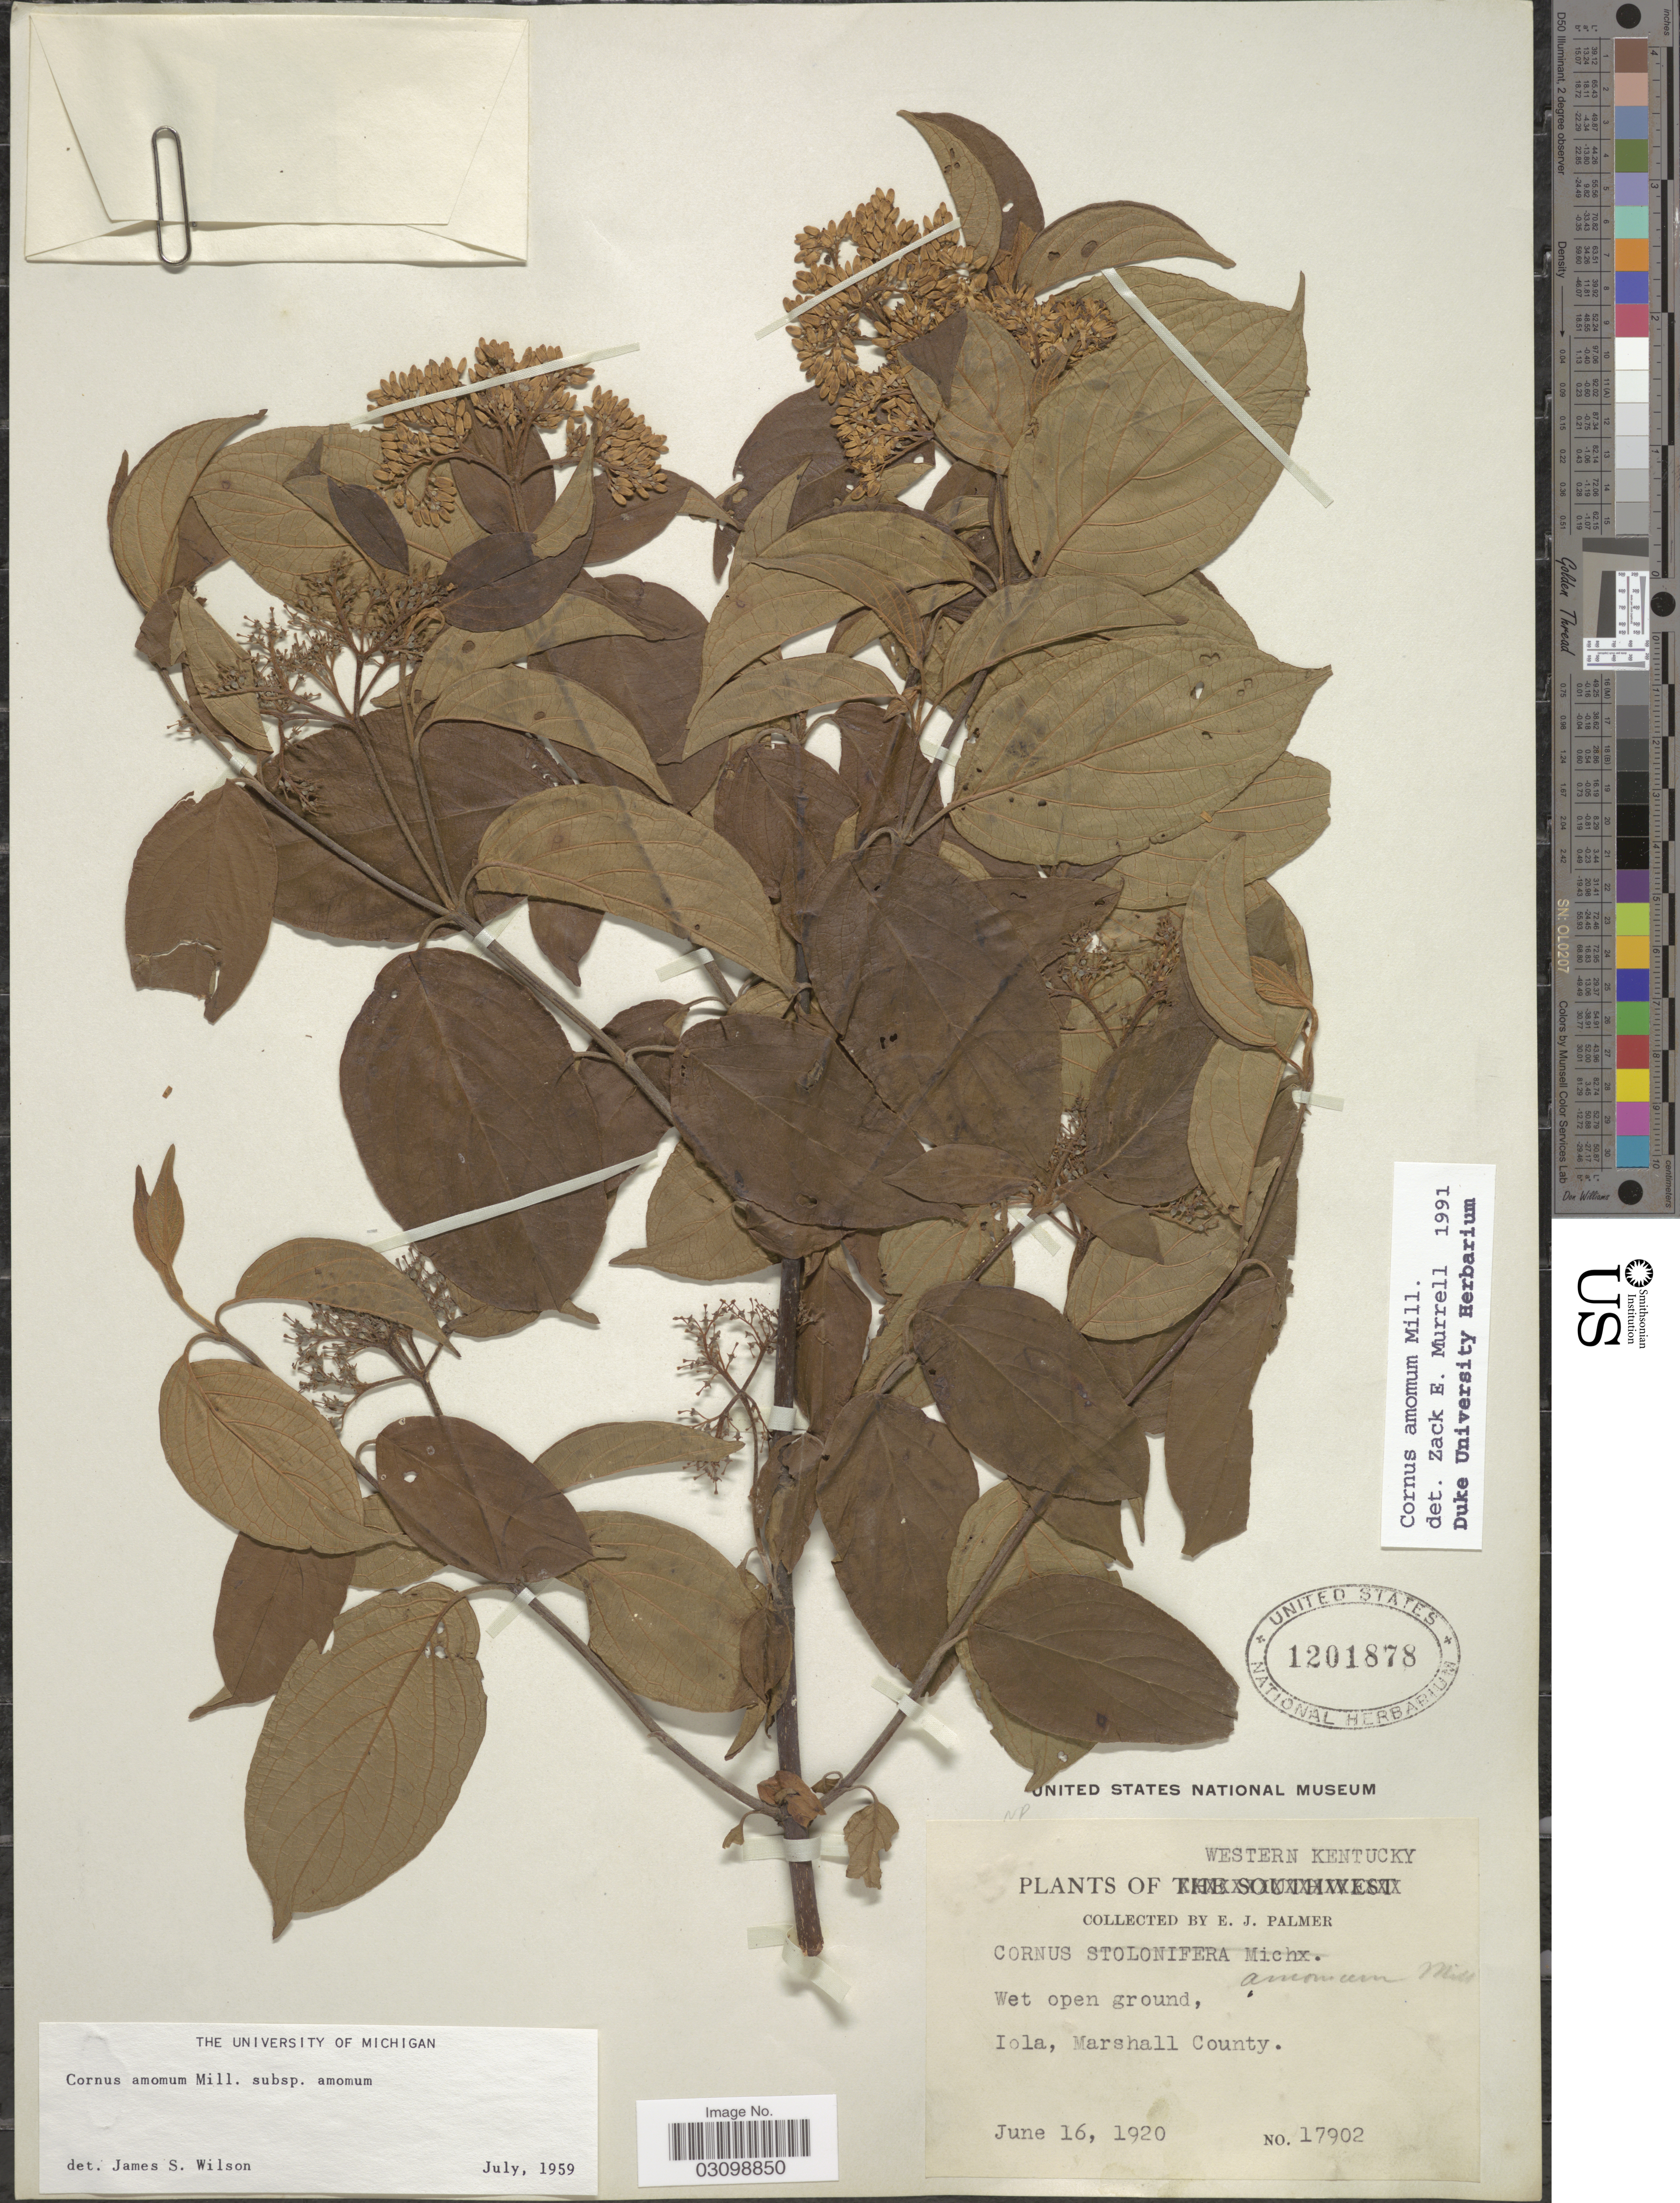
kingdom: Plantae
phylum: Tracheophyta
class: Magnoliopsida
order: Cornales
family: Cornaceae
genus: Cornus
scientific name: Cornus amomum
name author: Mill.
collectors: E. J. Palmer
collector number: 17902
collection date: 1920-06-16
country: United States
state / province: Kentucky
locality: Western Kentucky. Iola, Marshall County.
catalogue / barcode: US 1201878